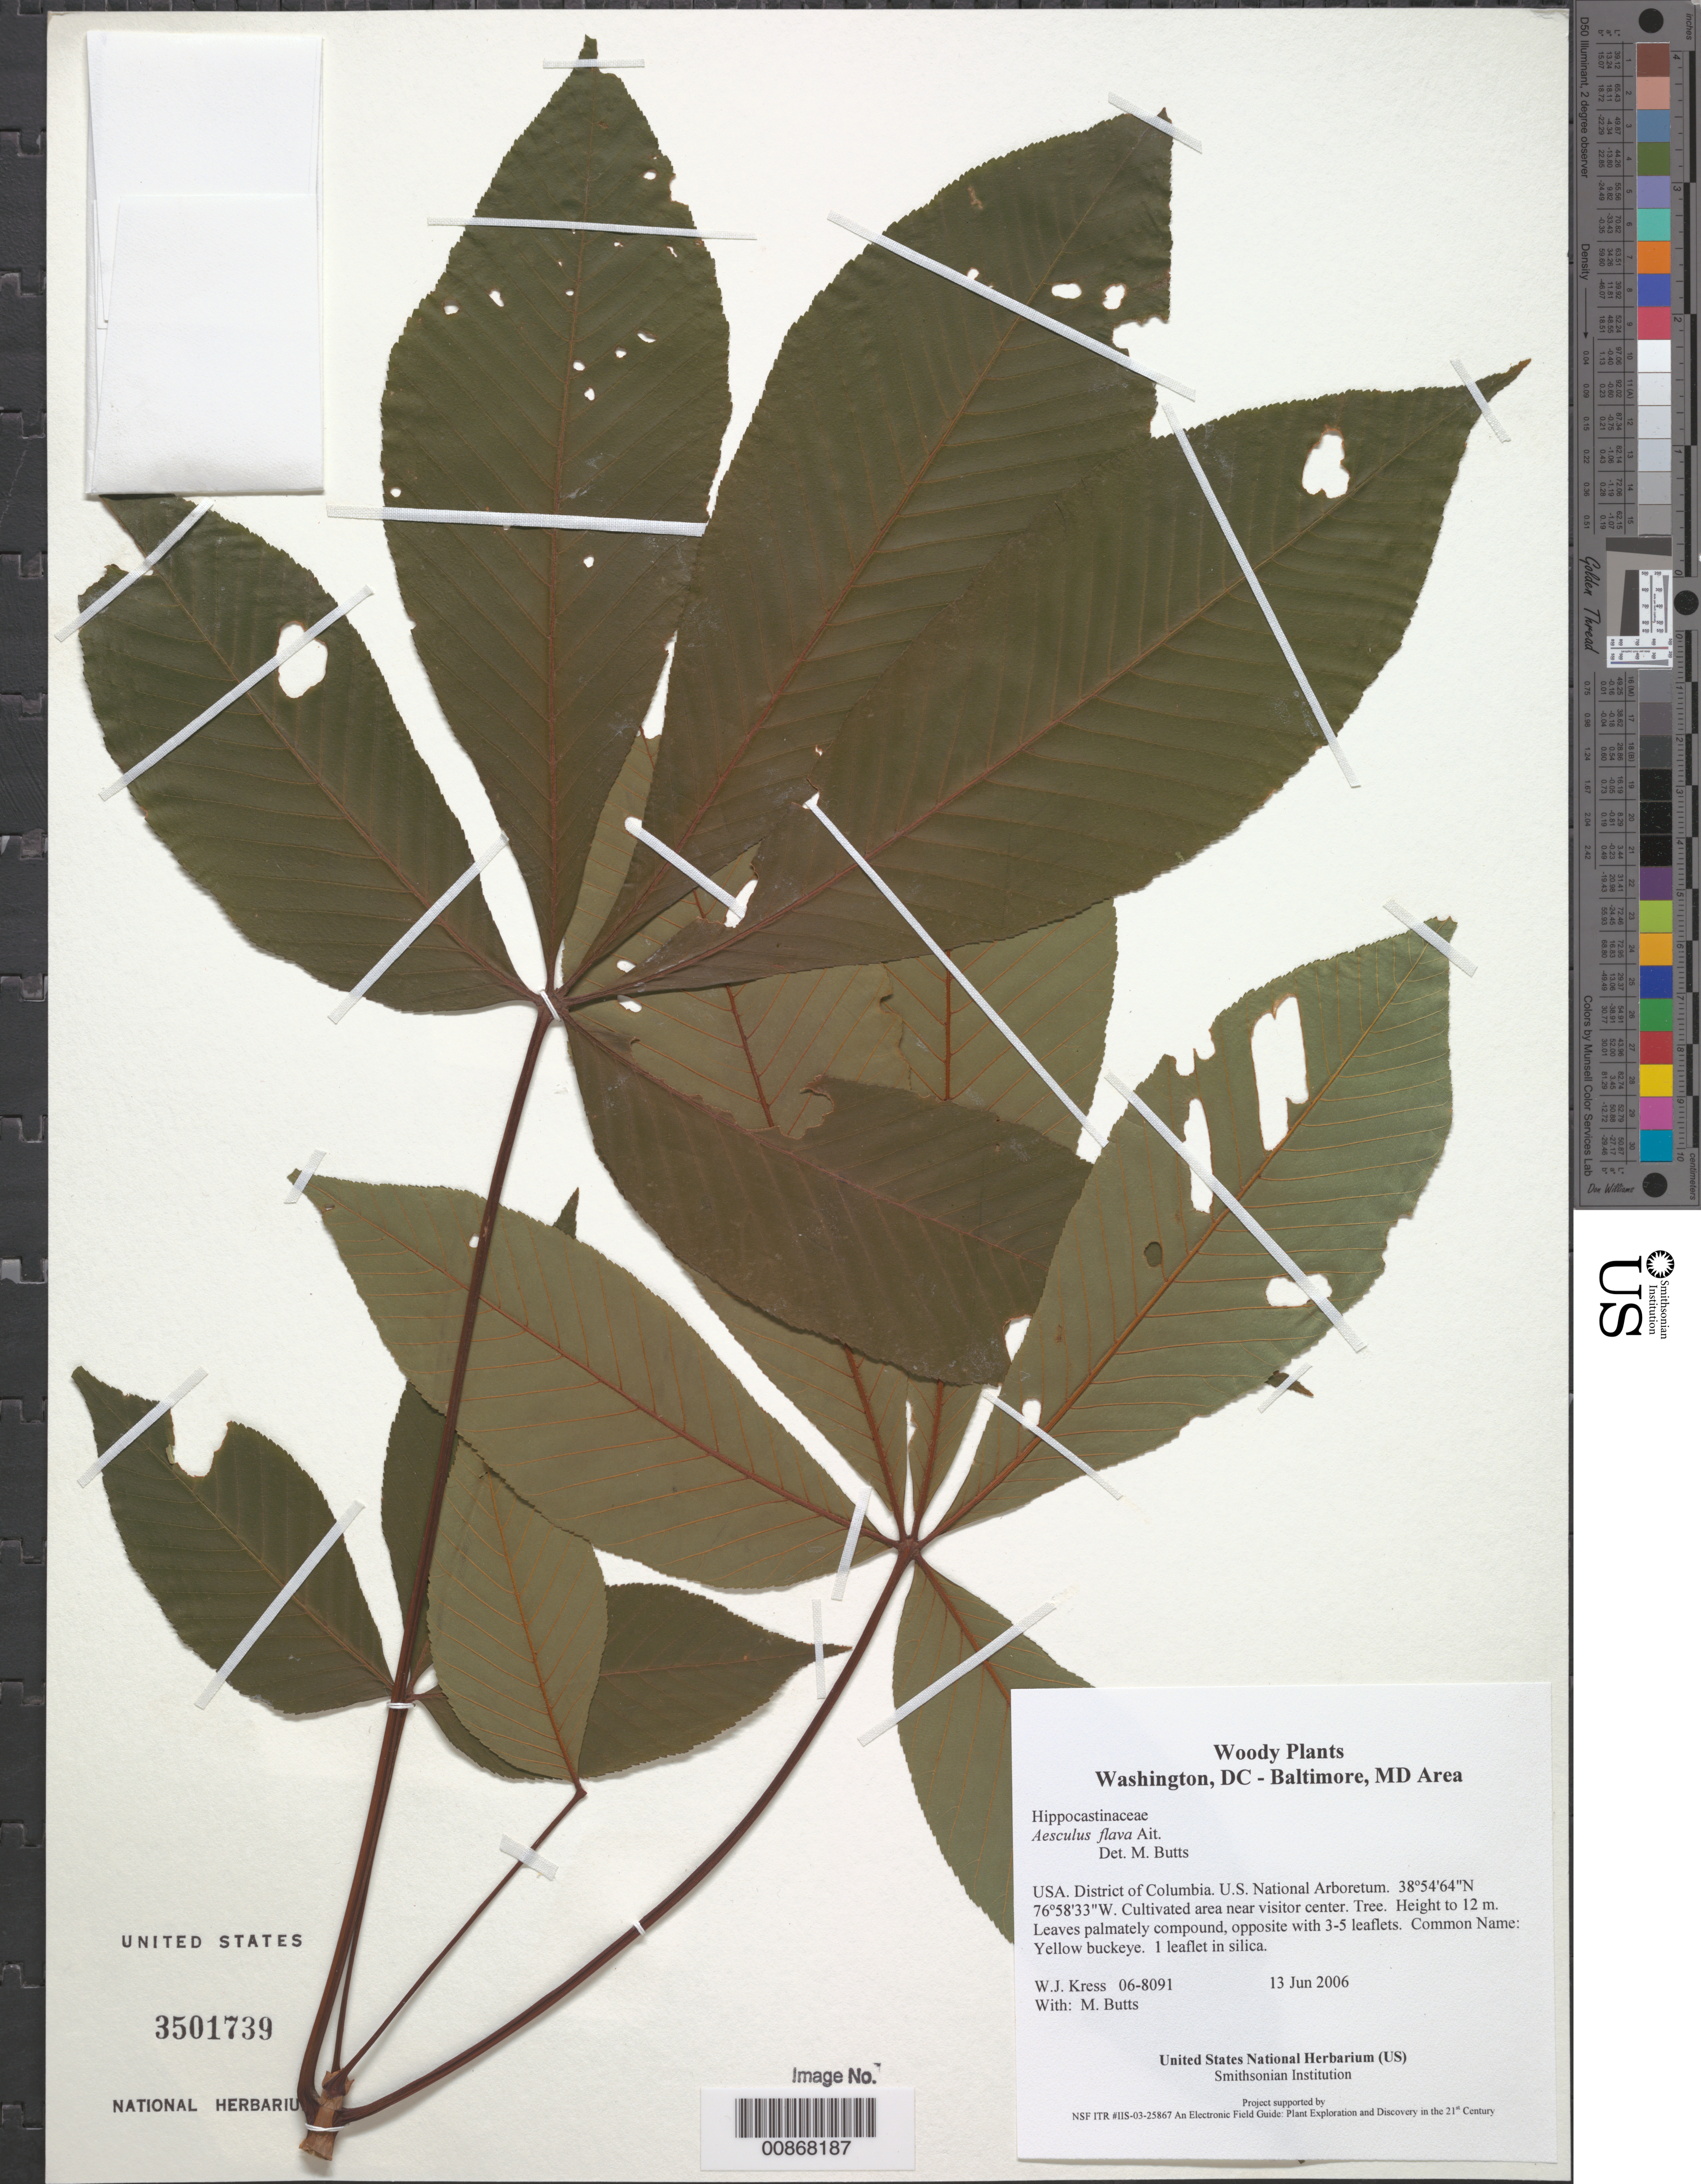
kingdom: Plantae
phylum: Tracheophyta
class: Magnoliopsida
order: Sapindales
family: Sapindaceae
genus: Aesculus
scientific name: Aesculus flava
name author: Sol.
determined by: Butts, M. B.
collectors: W. J. Kress & M. B. Butts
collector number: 06-8091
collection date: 2006-06-13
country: United States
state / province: District of Columbia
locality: U.S. National Arboretum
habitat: Cultivated area near visitor center.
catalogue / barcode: US 3501739